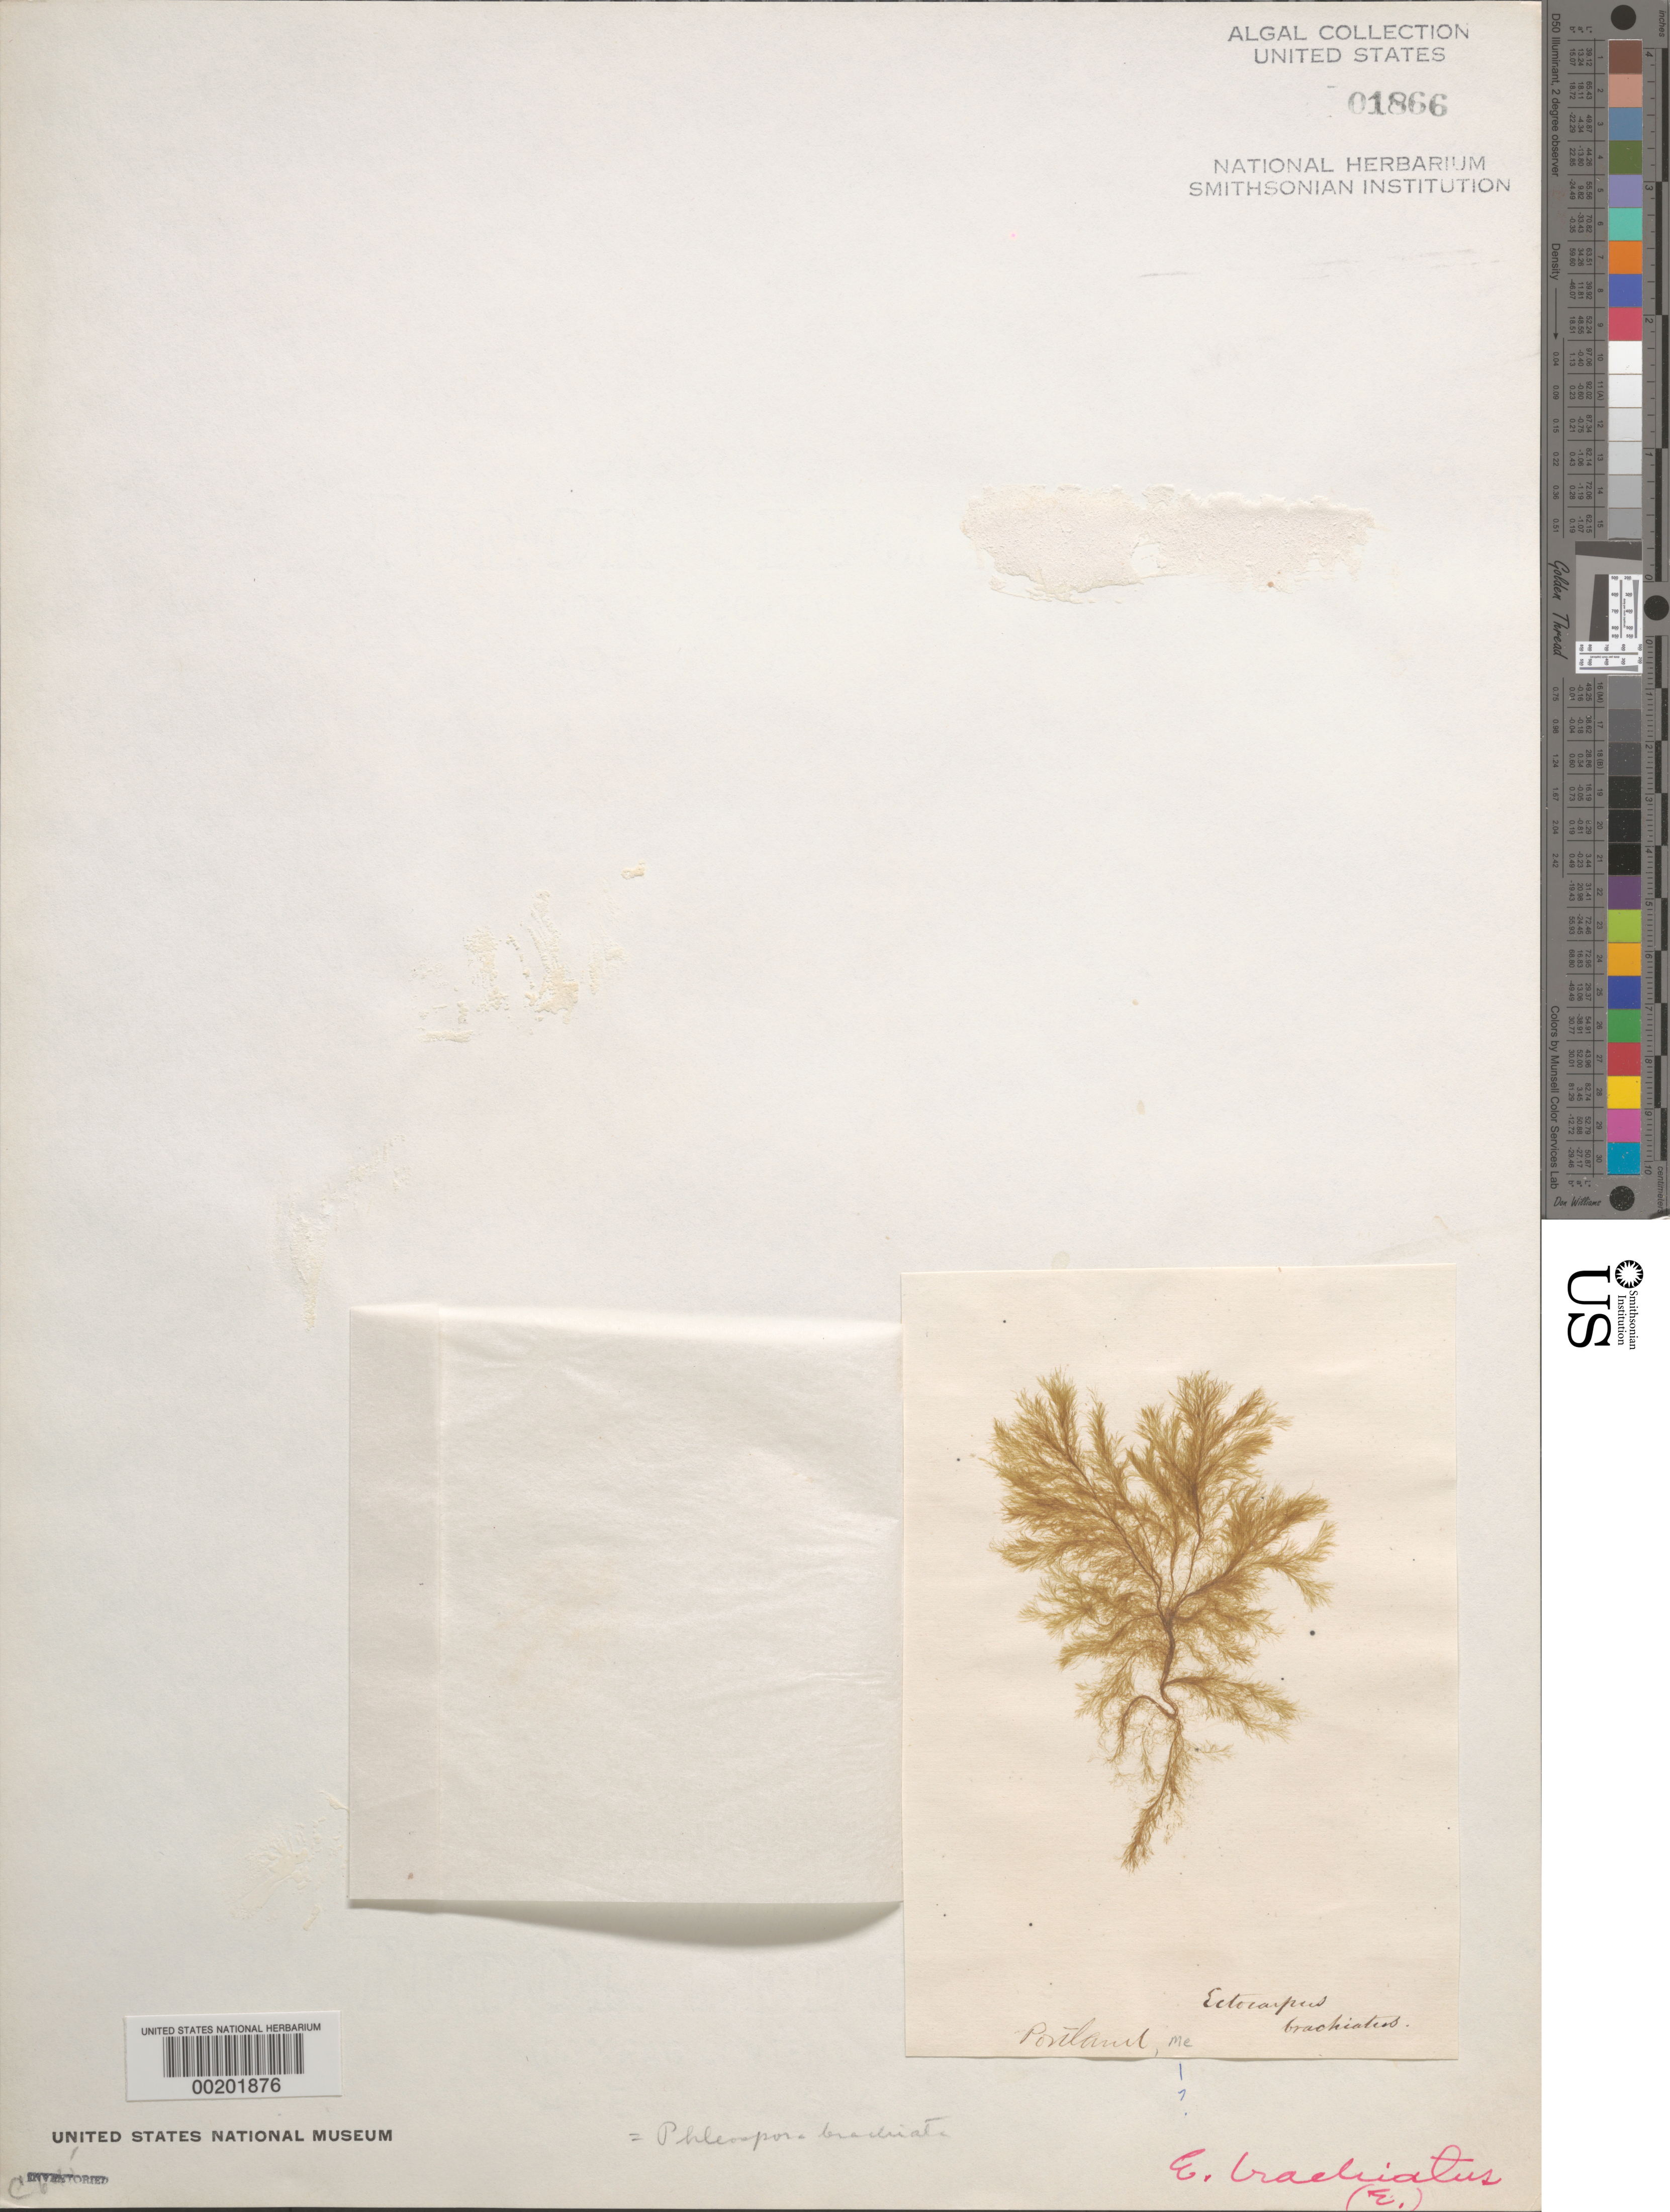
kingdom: Chromista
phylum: Ochrophyta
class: Phaeophyceae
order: Ectocarpales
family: Chordariaceae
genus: Fosliea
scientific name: Fosliea griffithsiana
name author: (Le Jolis) Hagen ex A. Athanasiadis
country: United States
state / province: Maine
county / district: Cumberland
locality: Portland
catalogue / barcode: US 1866